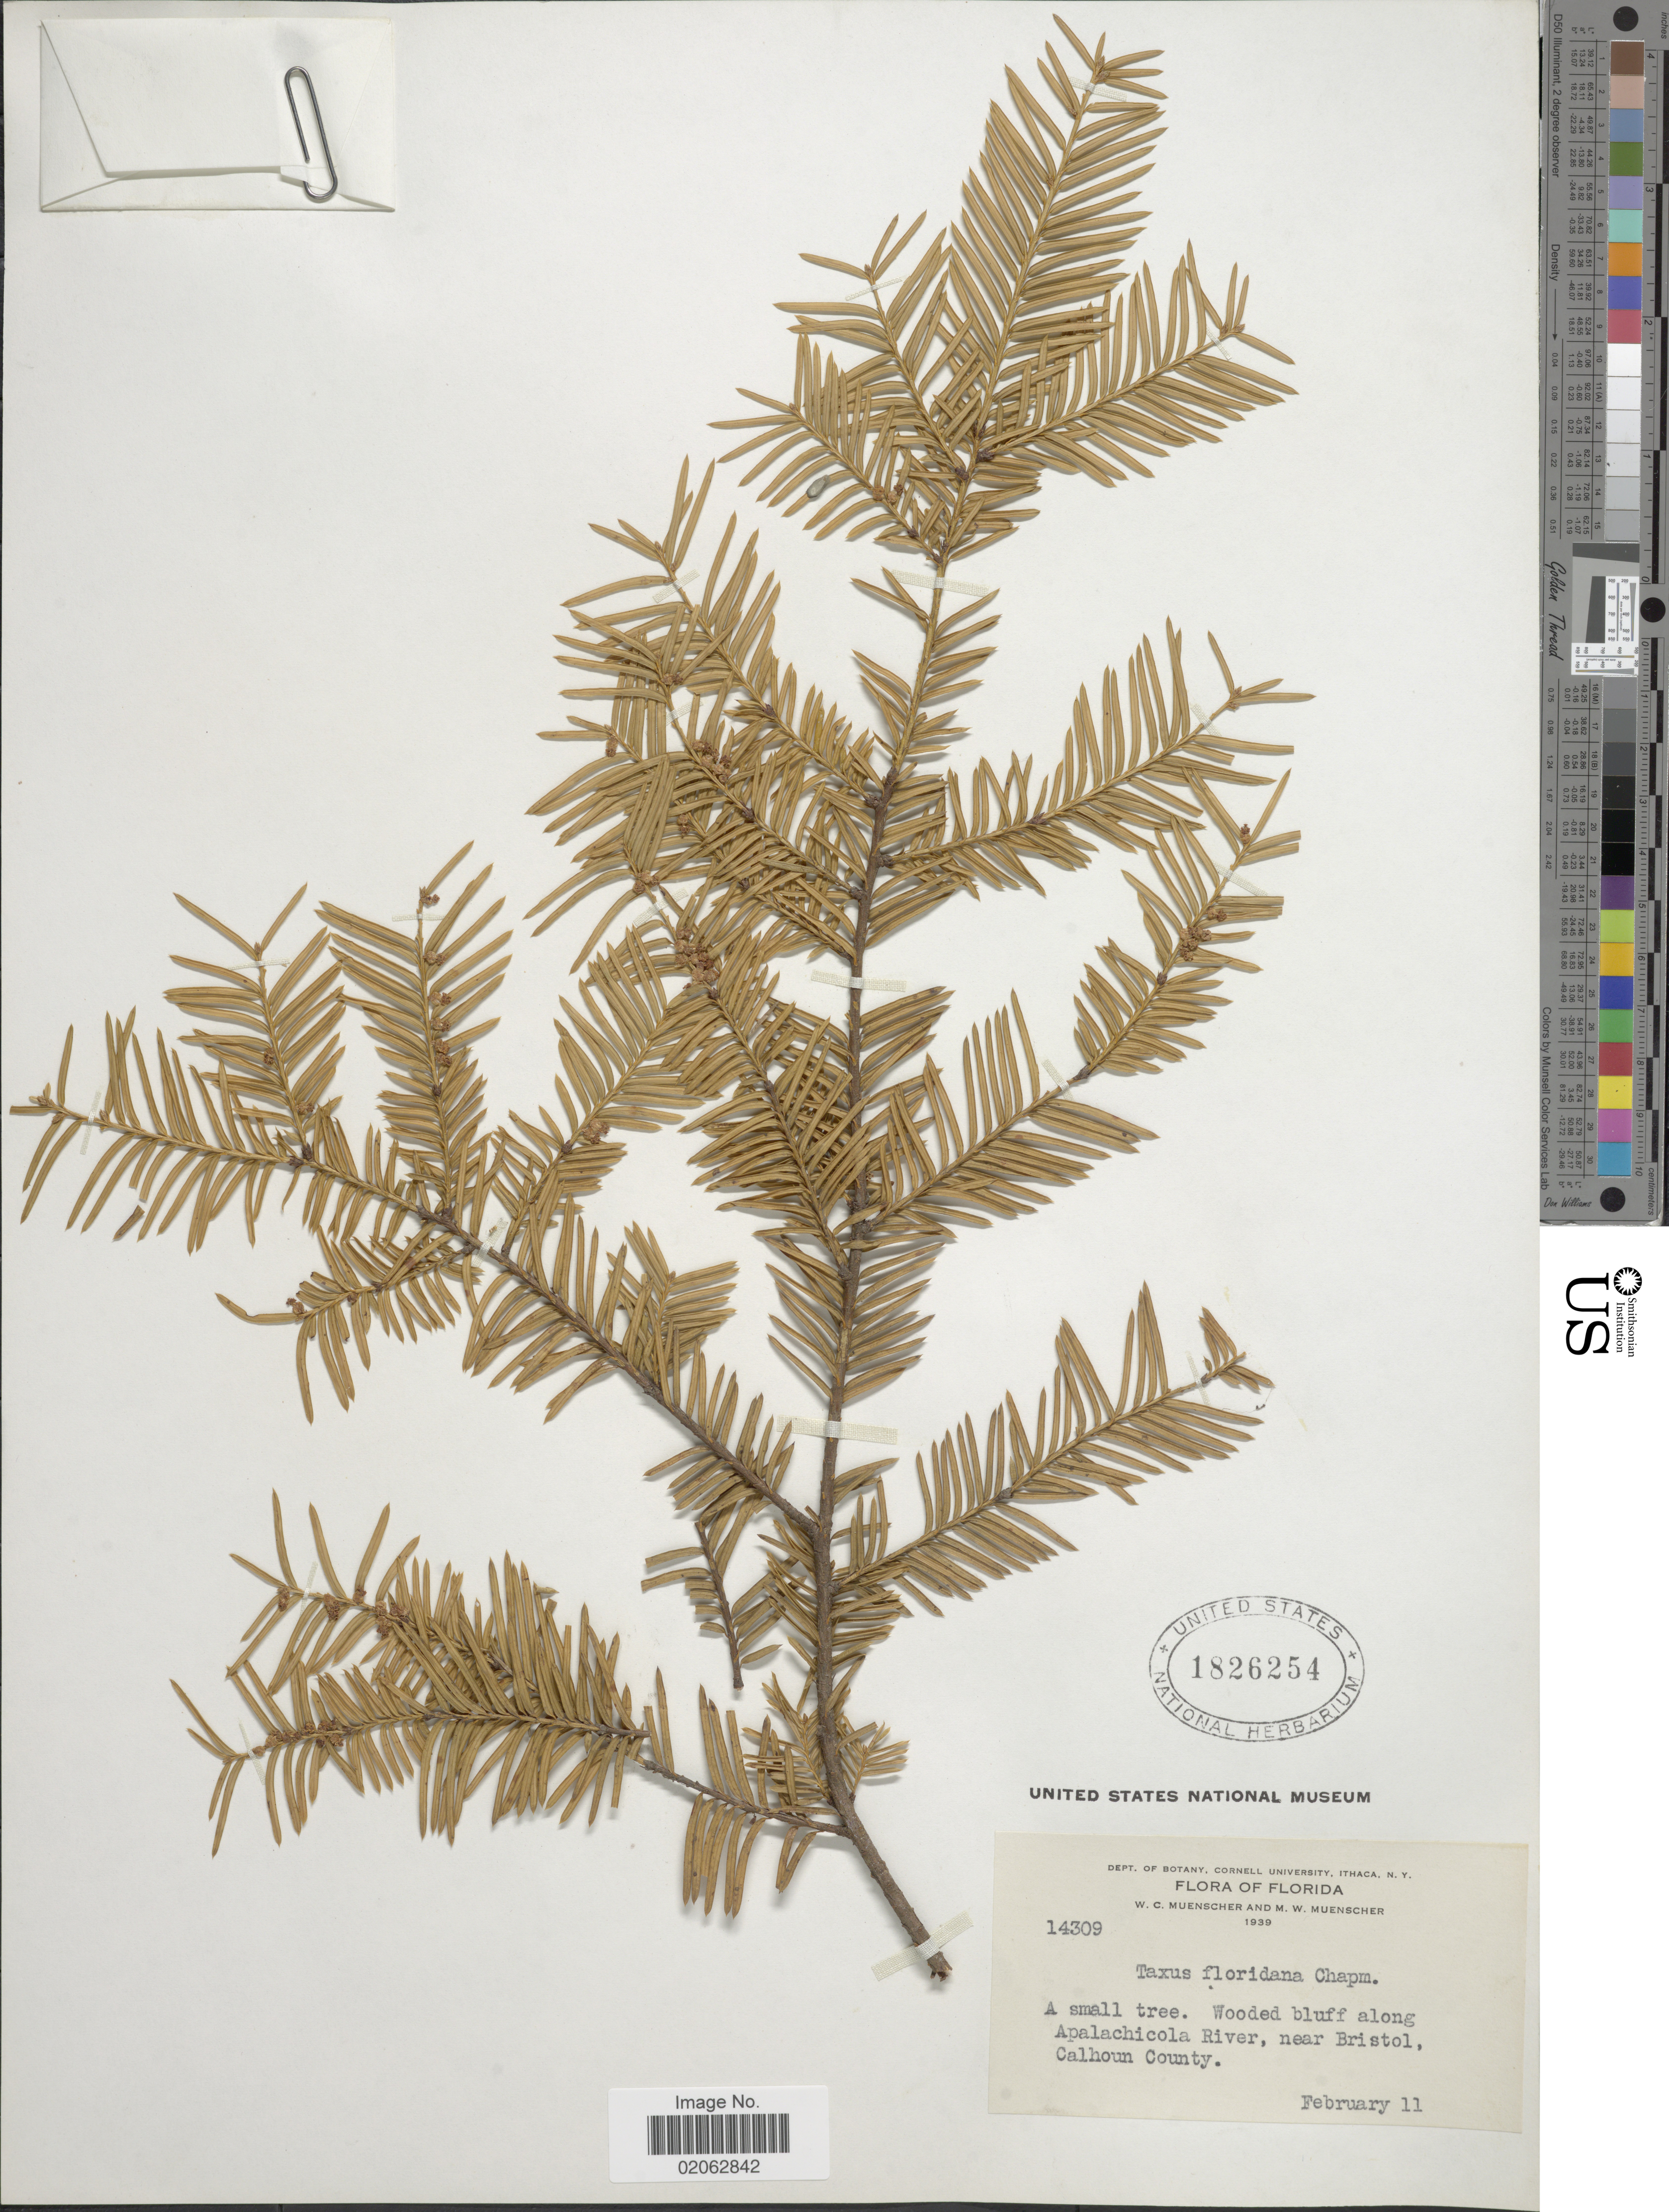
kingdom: Plantae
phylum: Tracheophyta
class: Pinopsida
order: Pinales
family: Taxaceae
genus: Taxus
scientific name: Taxus floridana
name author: Nutt. ex Chapm.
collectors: W. Muenscher & M. Muenscher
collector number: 14309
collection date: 1939-02-11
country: United States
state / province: Florida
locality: Wooded bluff along Apalachicola River, near Bristol, Calhoun County.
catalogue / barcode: US 1826254